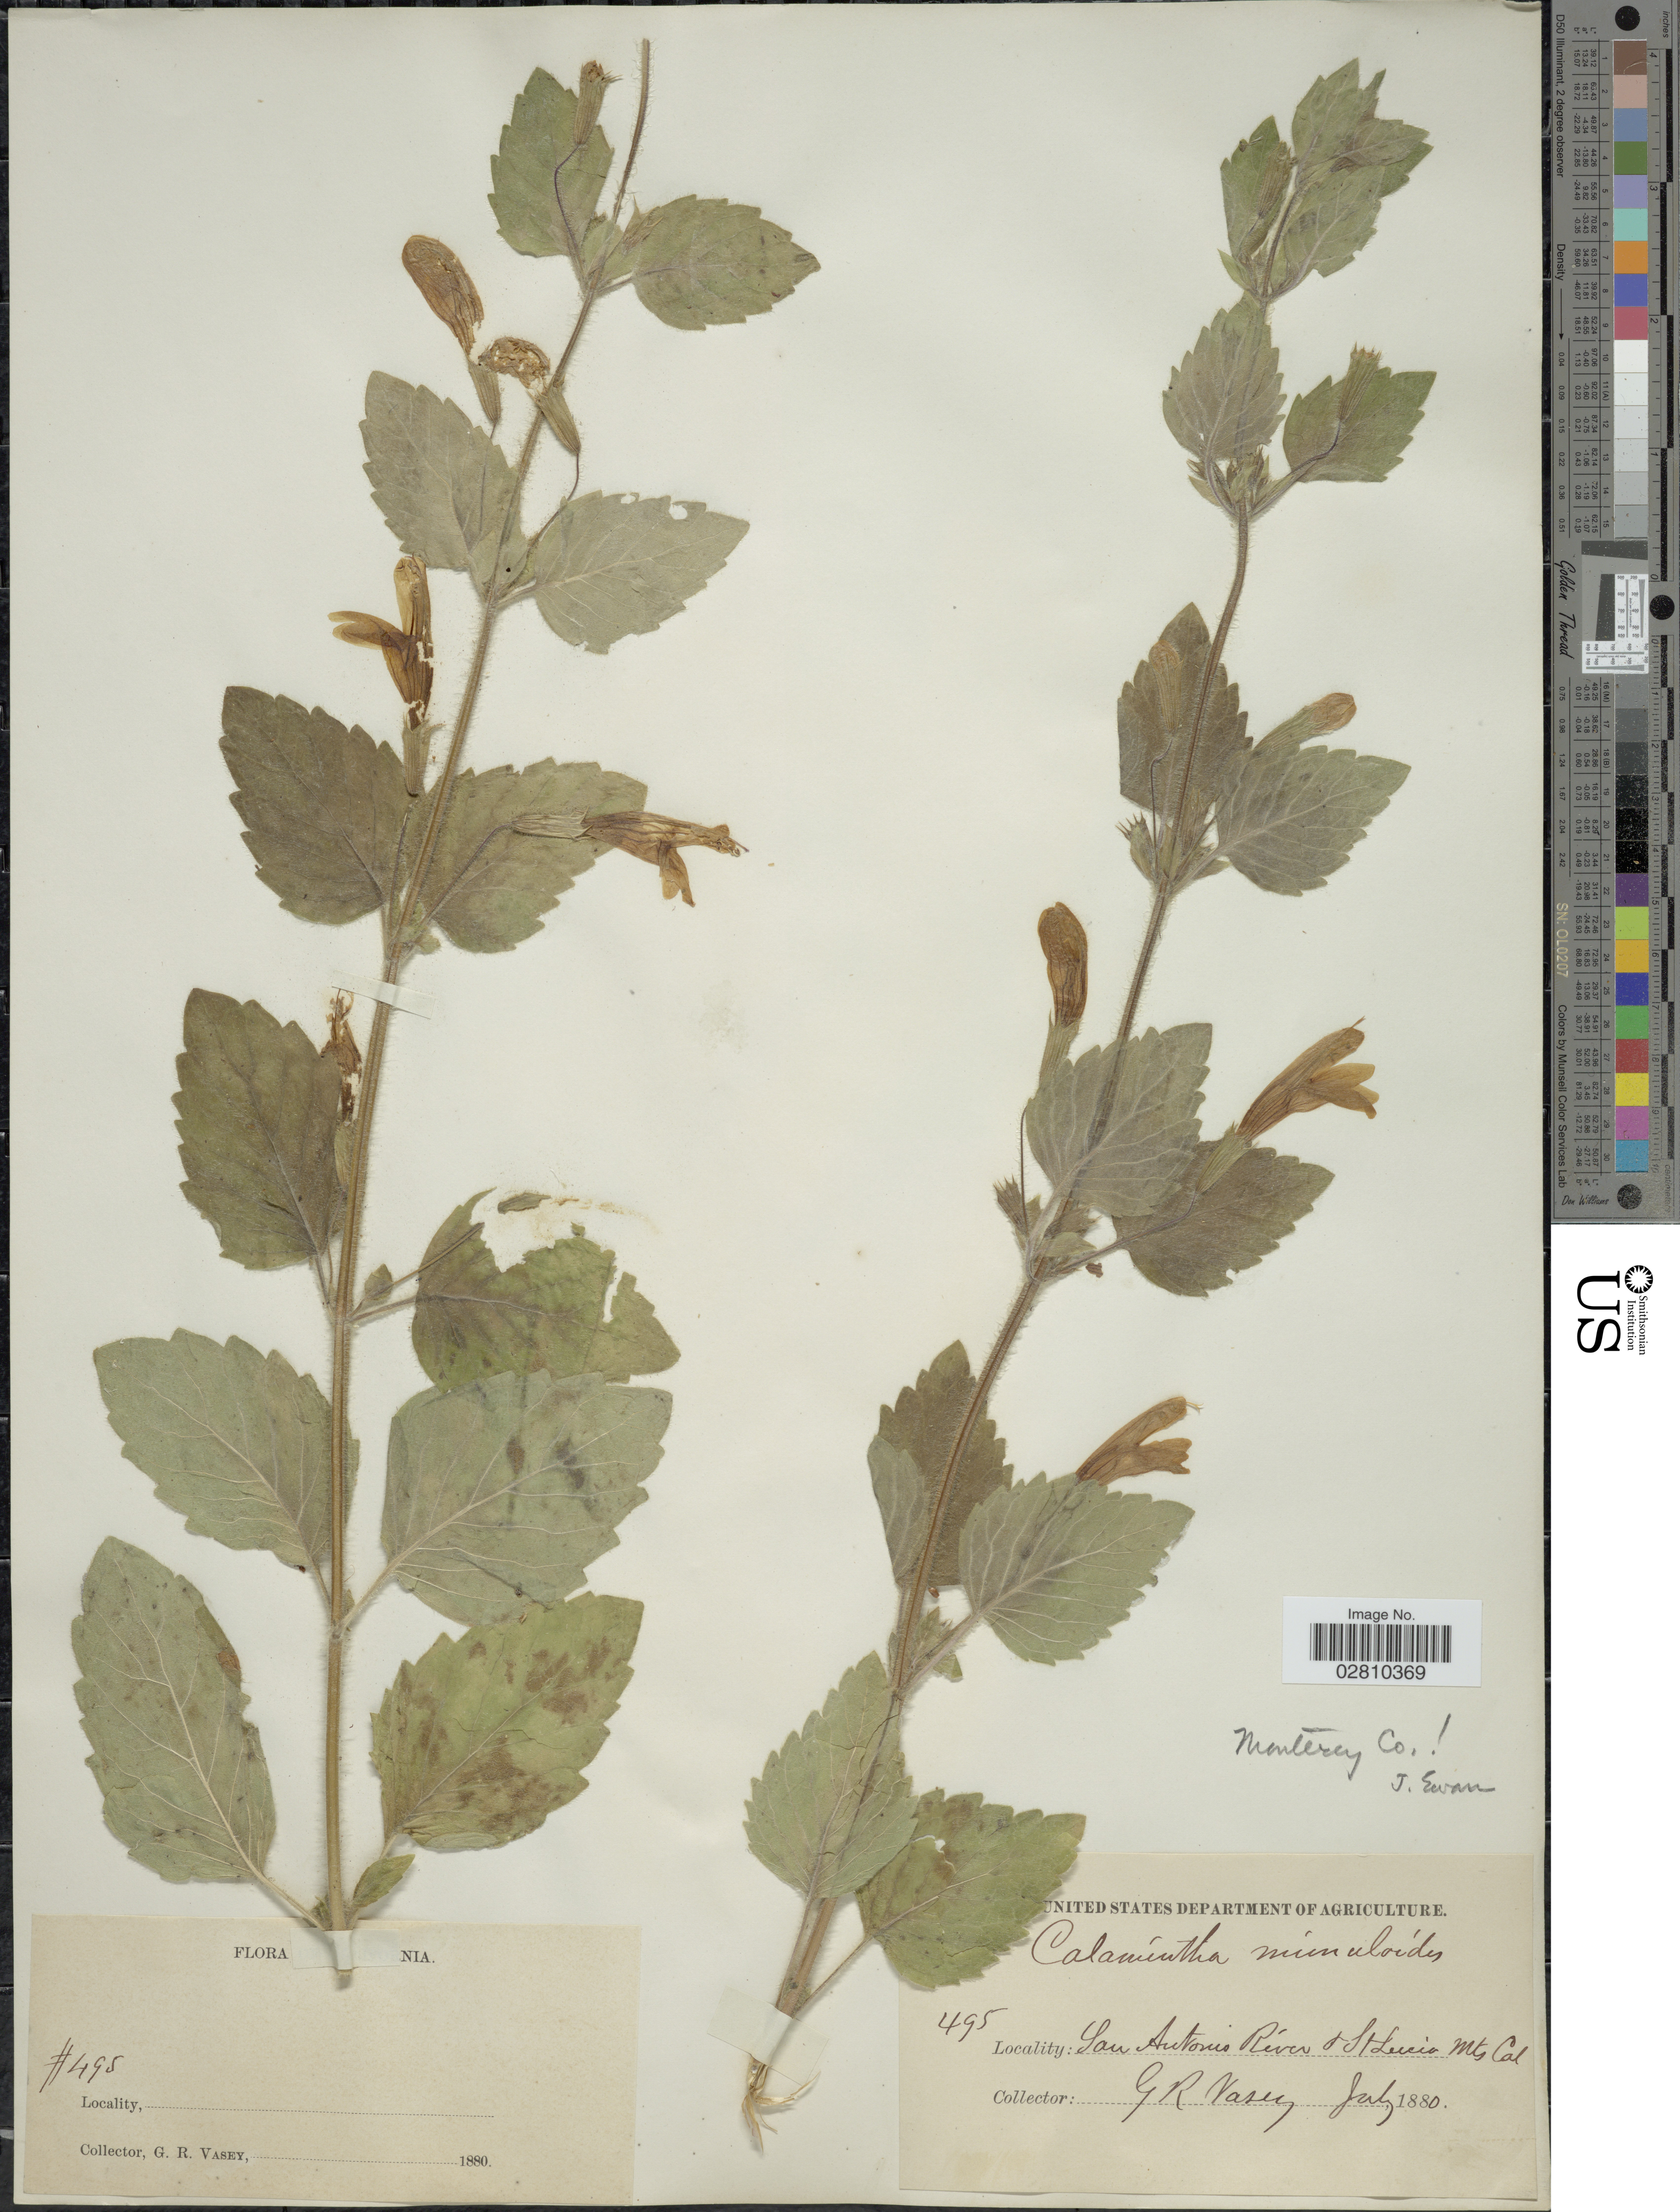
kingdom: Plantae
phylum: Tracheophyta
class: Magnoliopsida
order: Lamiales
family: Lamiaceae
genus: Clinopodium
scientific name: Clinopodium mimuloides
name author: (Benth.) Kuntze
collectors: G. R. Vasey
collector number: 495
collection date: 1880-07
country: United States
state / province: California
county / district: Monterey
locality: San Antonio River & St Lucia Mts. Cal. Monterey Co.